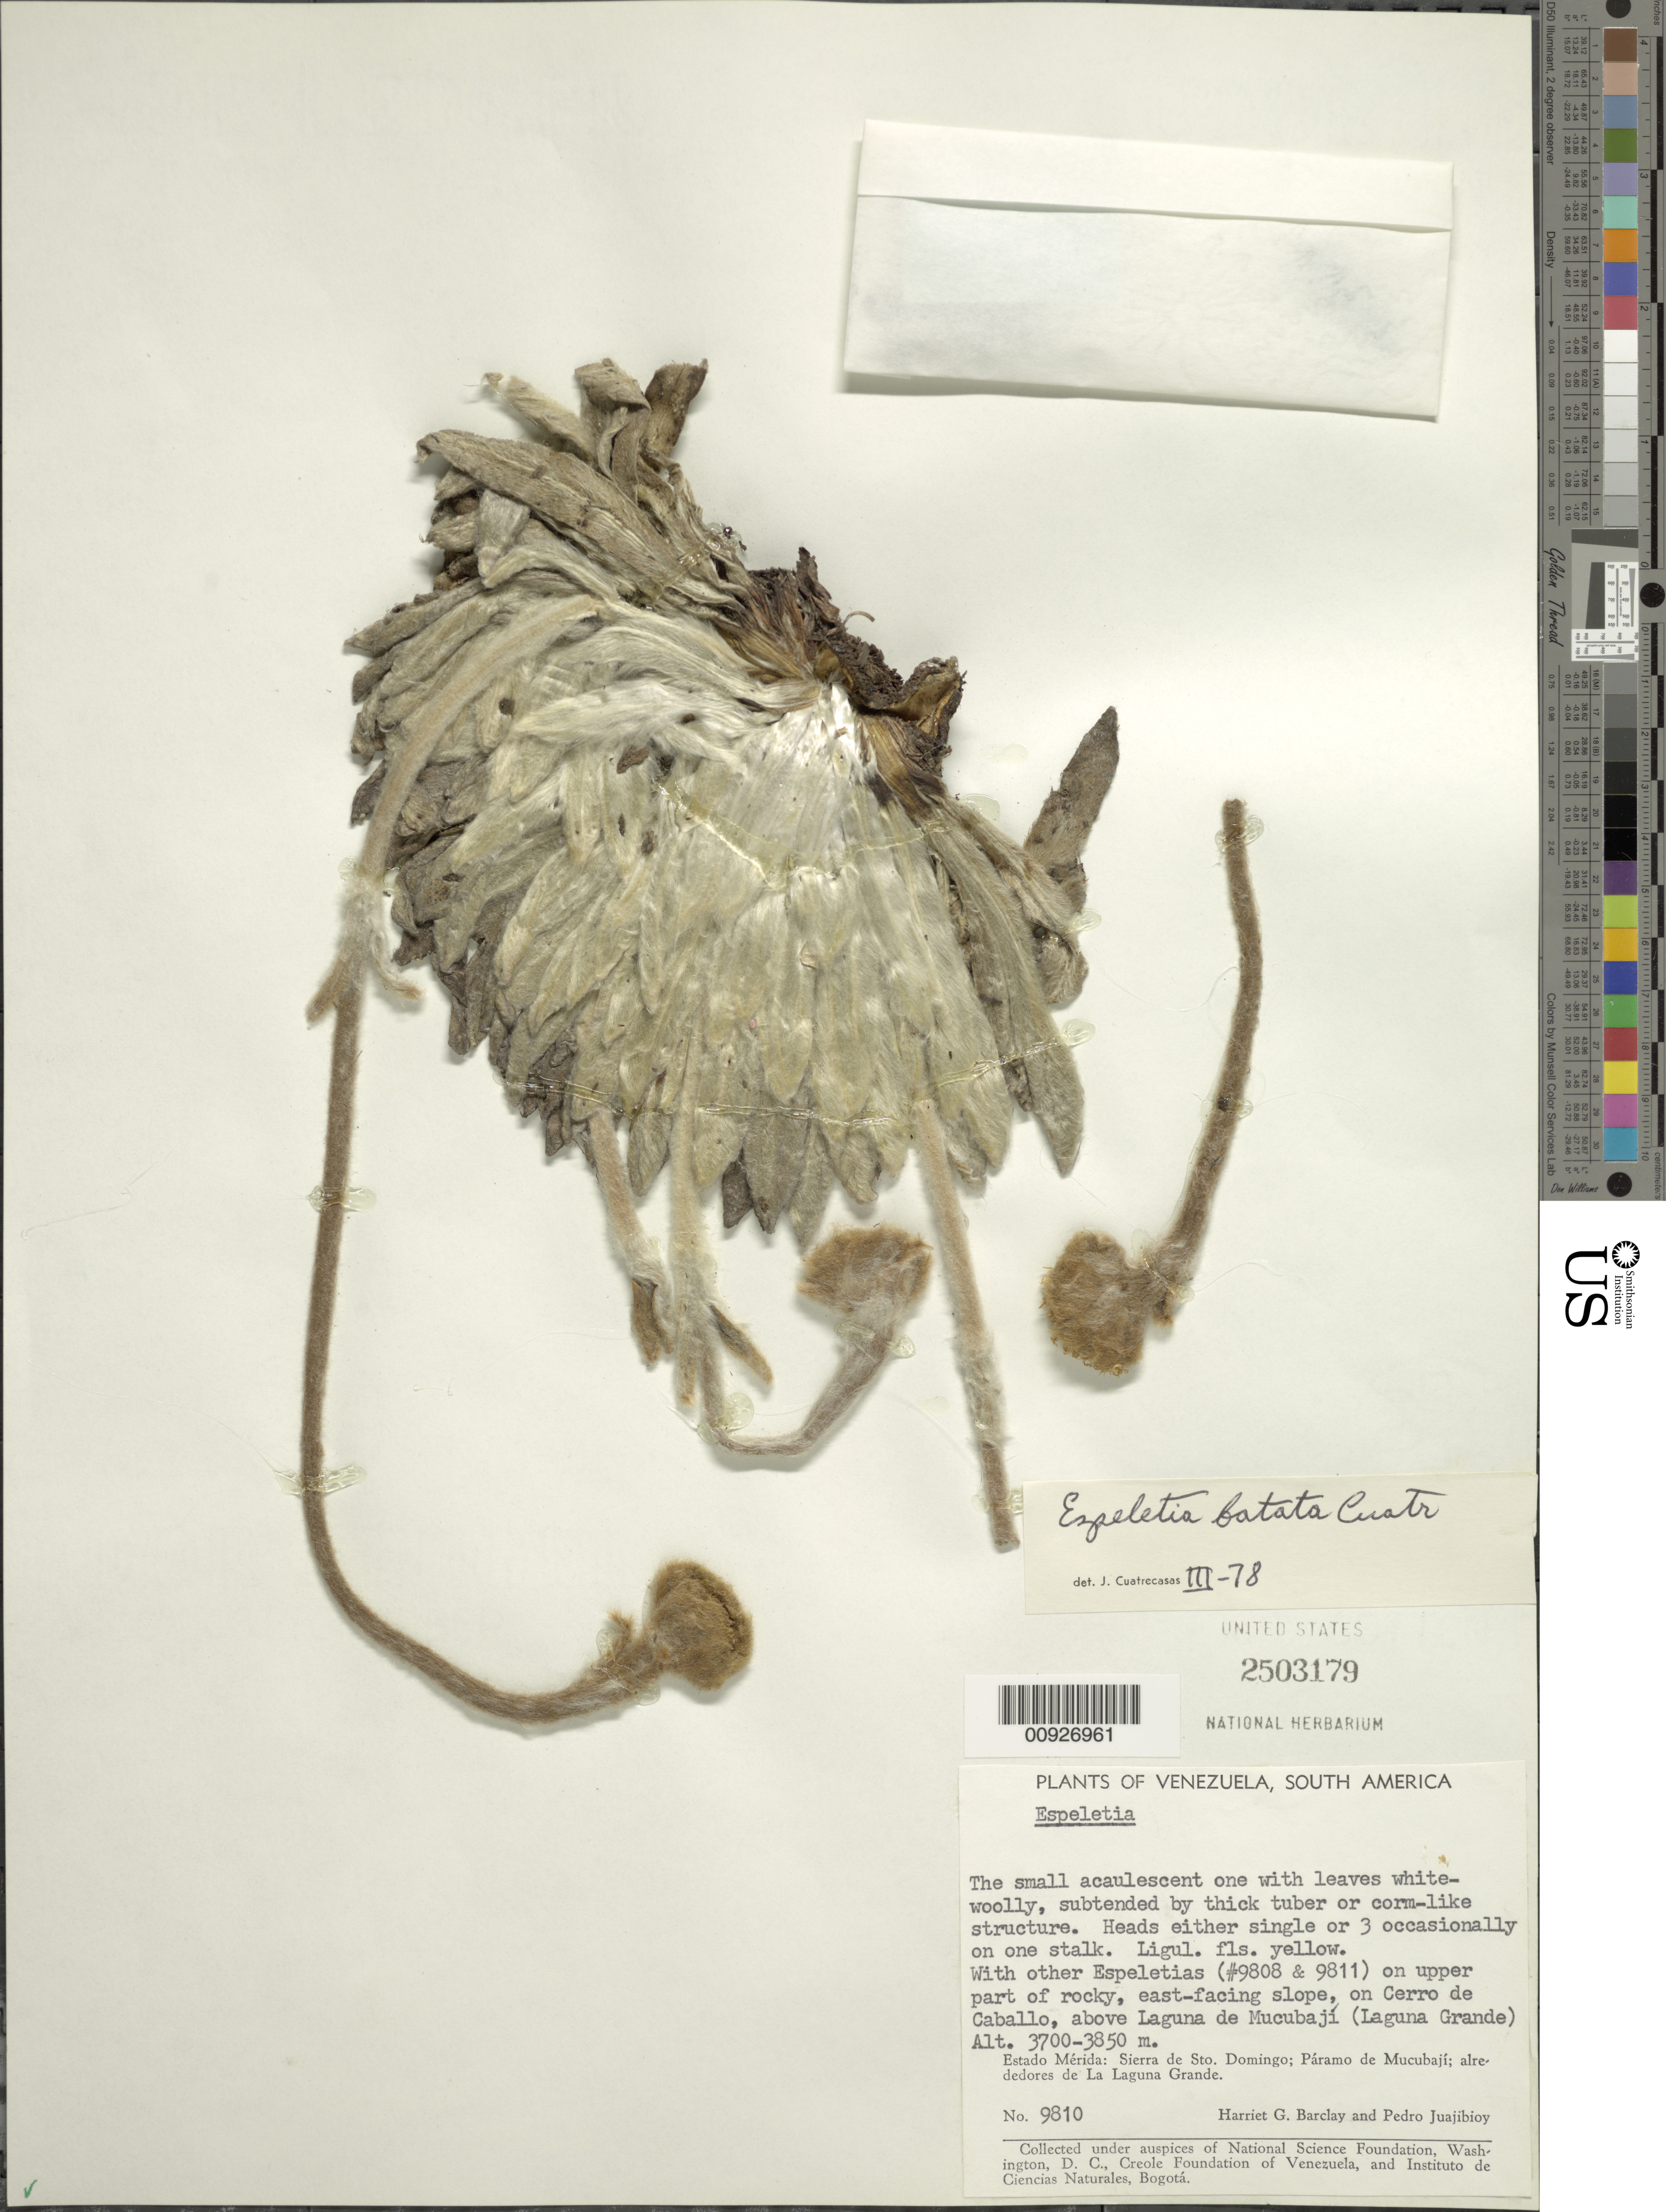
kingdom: Plantae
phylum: Tracheophyta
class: Magnoliopsida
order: Asterales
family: Asteraceae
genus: Espeletia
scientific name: Espeletia batata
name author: Cuatrec.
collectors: H. G. Barclay & P. Juajibioy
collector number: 9810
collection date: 1959-11-25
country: Venezuela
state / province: Mérida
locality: Páramo de Mucubají. Sierra de Sto. Domingo; Páramo de Mucubají; alredores de la Laguna Grande.With other Espeletias (#9808 &9811) on upper part of rocky, east-facing slope, on Cerro de Caballo, above Laguna de Mucubají (Laguna Grande).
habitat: With other Espeletias (#9808 &9811) on upper part of rocky, east-facing slope, on Cerro de Caballo, above Laguna de Mucubají (Laguna Grande).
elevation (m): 3700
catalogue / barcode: US 2503179